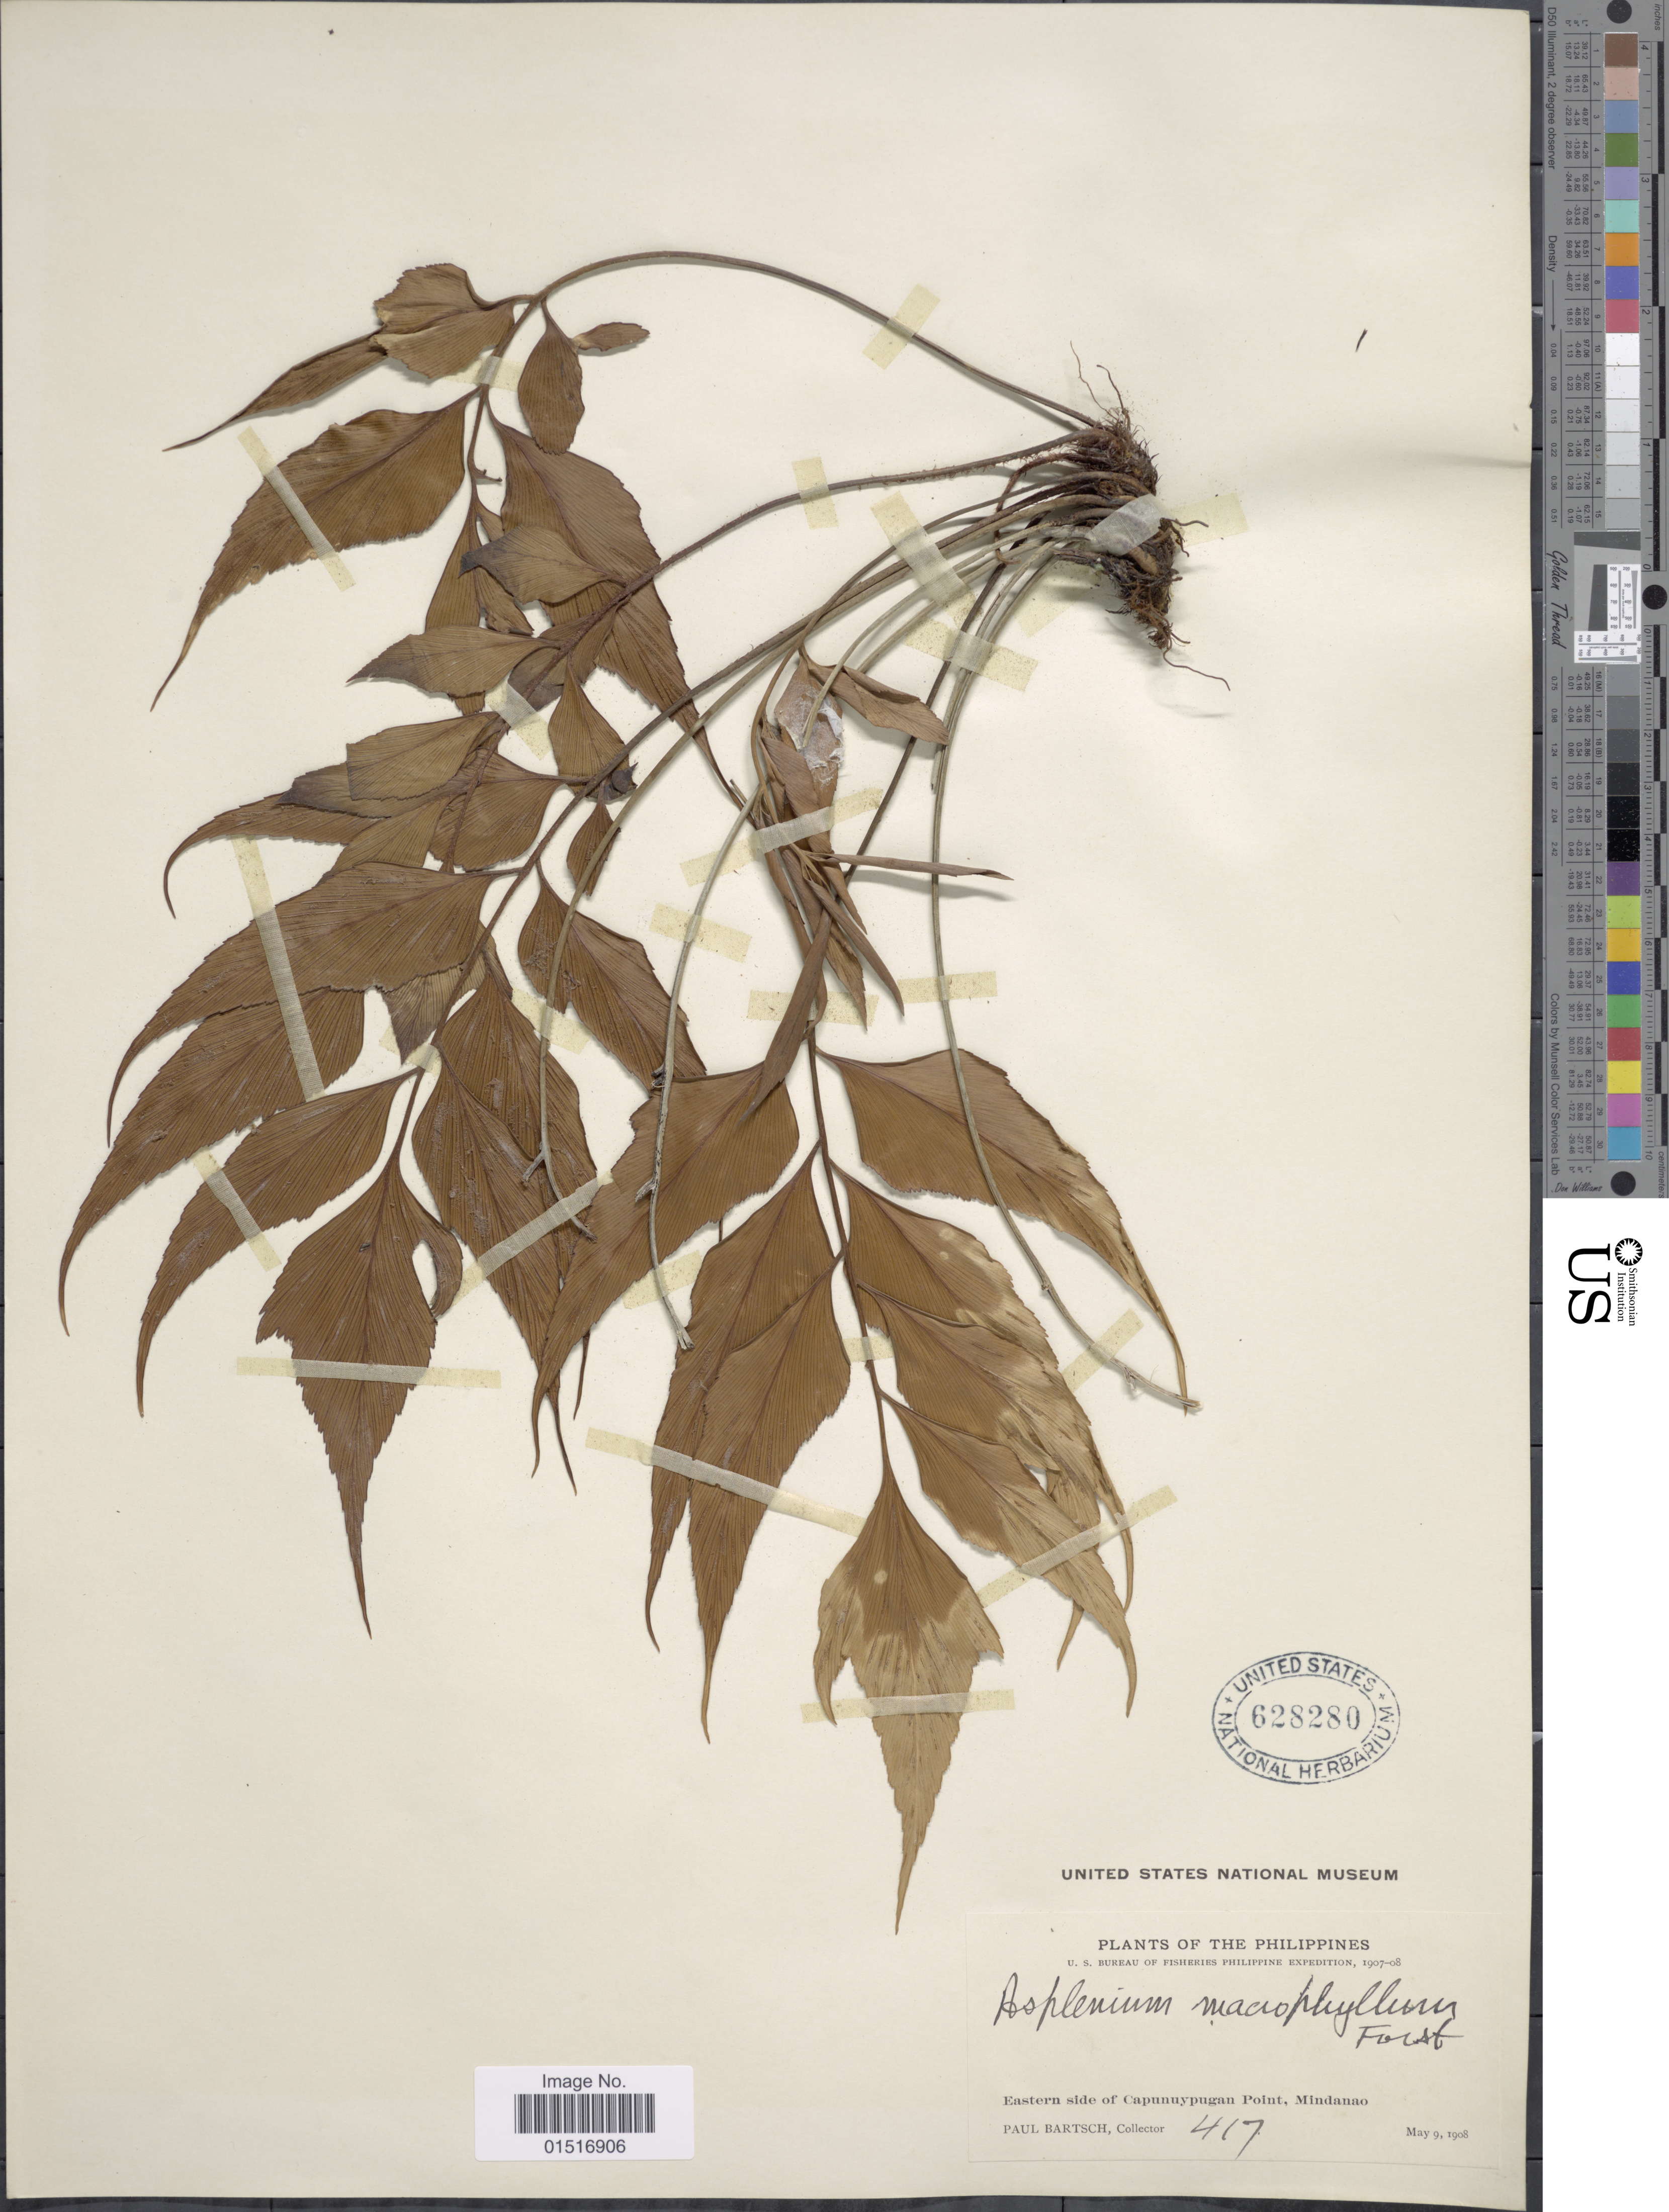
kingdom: Plantae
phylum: Tracheophyta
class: Polypodiopsida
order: Polypodiales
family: Aspleniaceae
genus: Asplenium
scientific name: Asplenium polyodon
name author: G. Forst.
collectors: P. Bartsch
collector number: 417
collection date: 1908-05-09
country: Philippines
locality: Eastern side of Capunuypugan Point, Mindanao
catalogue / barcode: US 628280